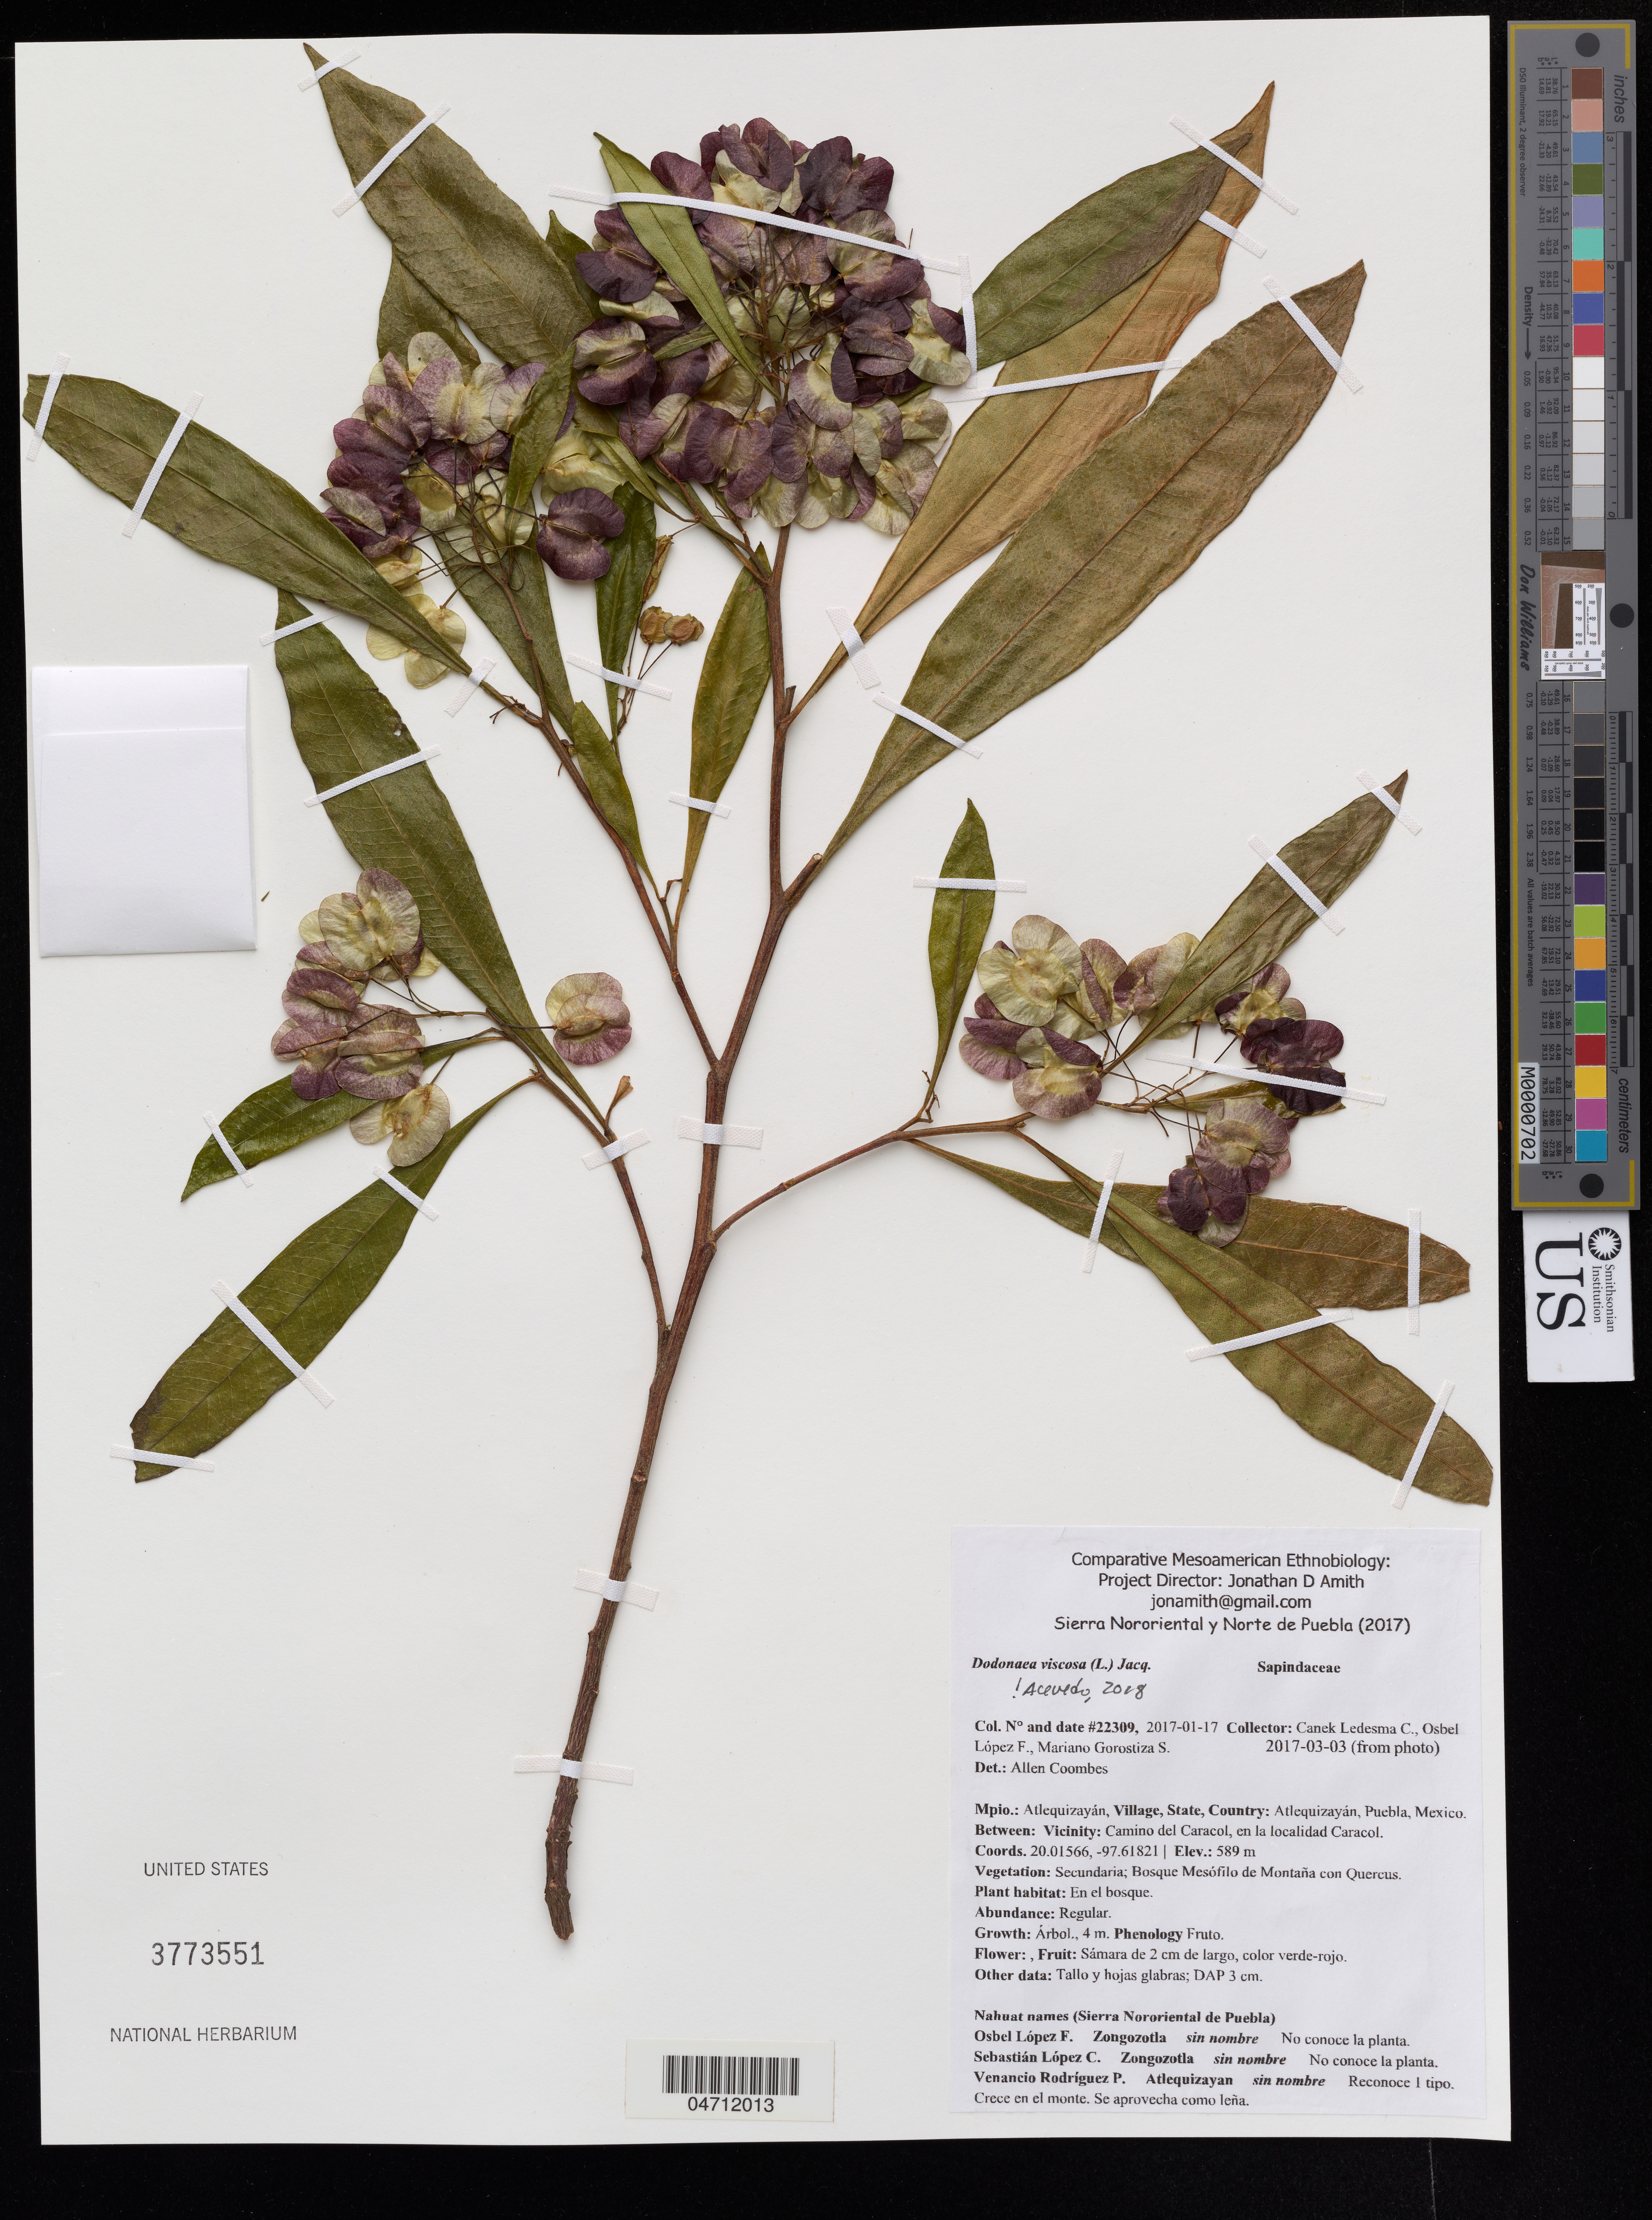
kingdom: Plantae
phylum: Tracheophyta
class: Magnoliopsida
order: Sapindales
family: Sapindaceae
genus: Dodonaea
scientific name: Dodonaea viscosa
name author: Jacq.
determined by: Acevedo-Rodríguez, P., (BOT), Smithsonian Institution - National Museum of Natural History (UNITED STATES)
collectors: Canek Ledesma C., O. López Francisco & M. Gorostiza S.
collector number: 22309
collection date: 2017-01-17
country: Mexico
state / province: Puebla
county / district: Atlequizayán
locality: Atlequizayán, Camino del Caracol, en la localidad Caracol.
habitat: En el bosque.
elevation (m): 589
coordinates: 20.01566, -97.61821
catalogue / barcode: US 3773551